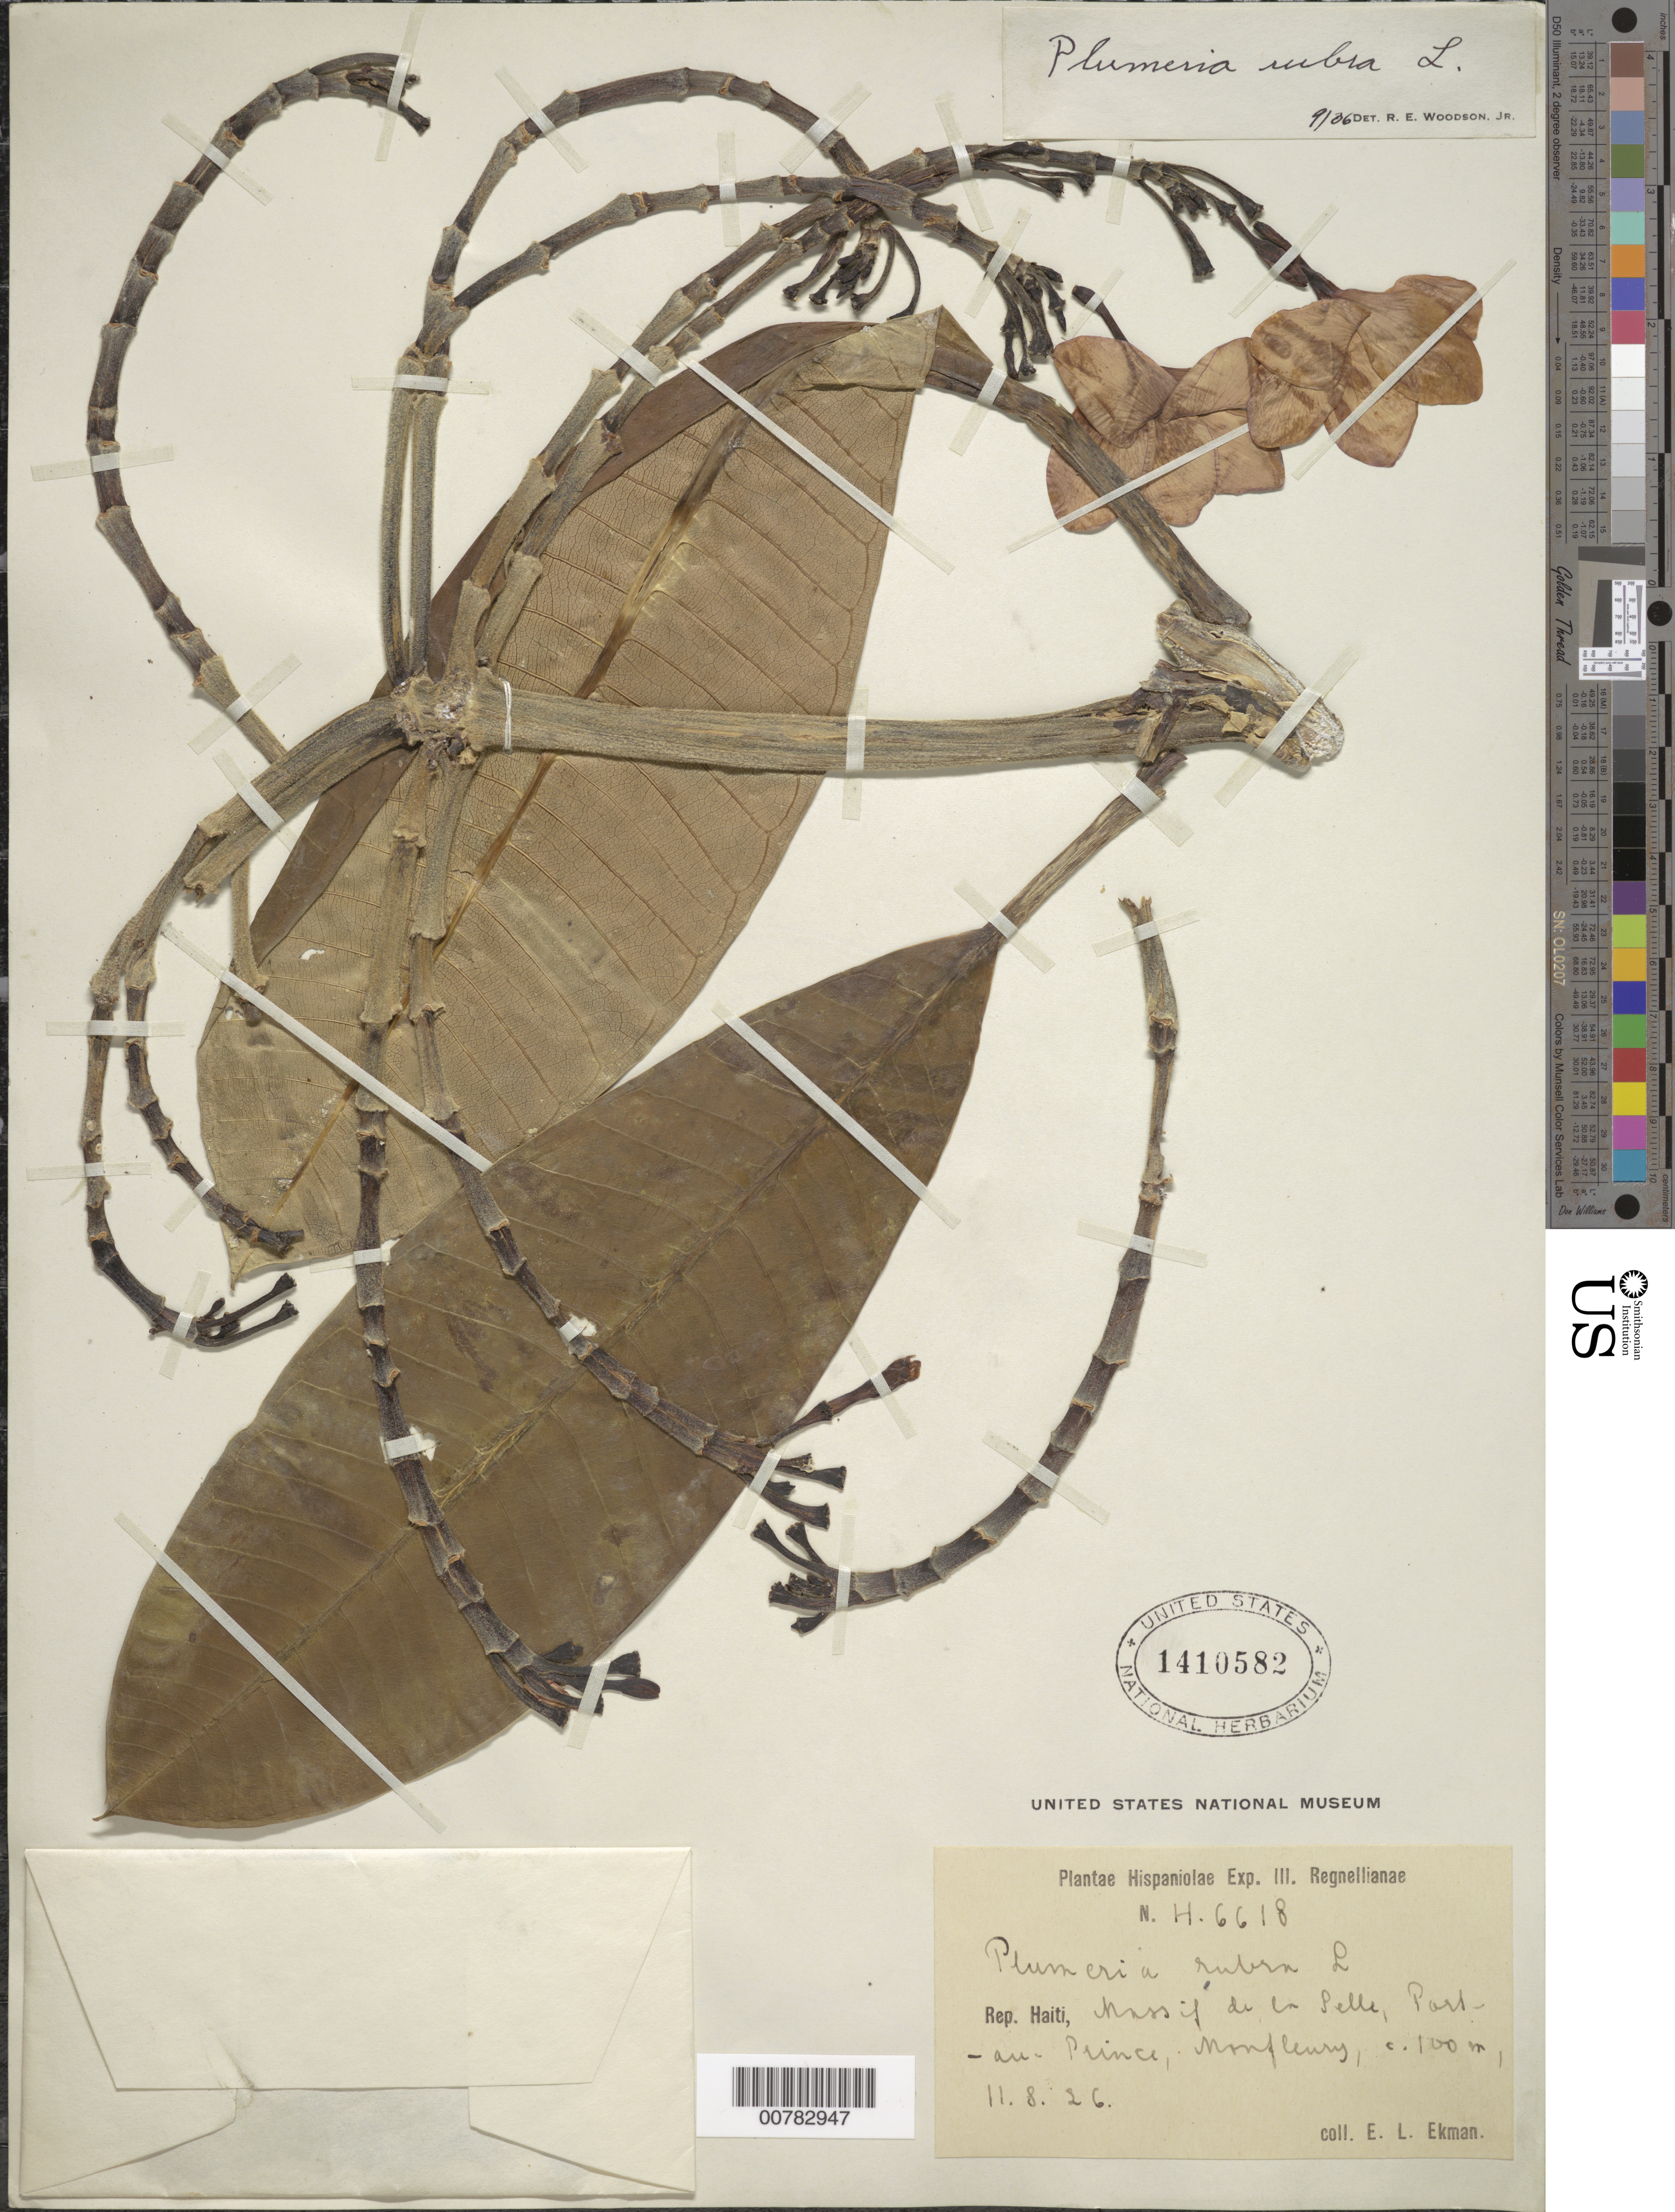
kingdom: Plantae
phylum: Tracheophyta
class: Magnoliopsida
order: Gentianales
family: Apocynaceae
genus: Plumeria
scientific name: Plumeria rubra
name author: L.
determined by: Woodson, R. E., Jr.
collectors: E. L. Ekman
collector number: H 6618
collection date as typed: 11 Aug 1926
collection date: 1926-08-11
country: Haiti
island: Hispaniola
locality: Port-au-Prince, Massif de la Selle, Montleury.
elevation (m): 100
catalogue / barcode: US 1410582